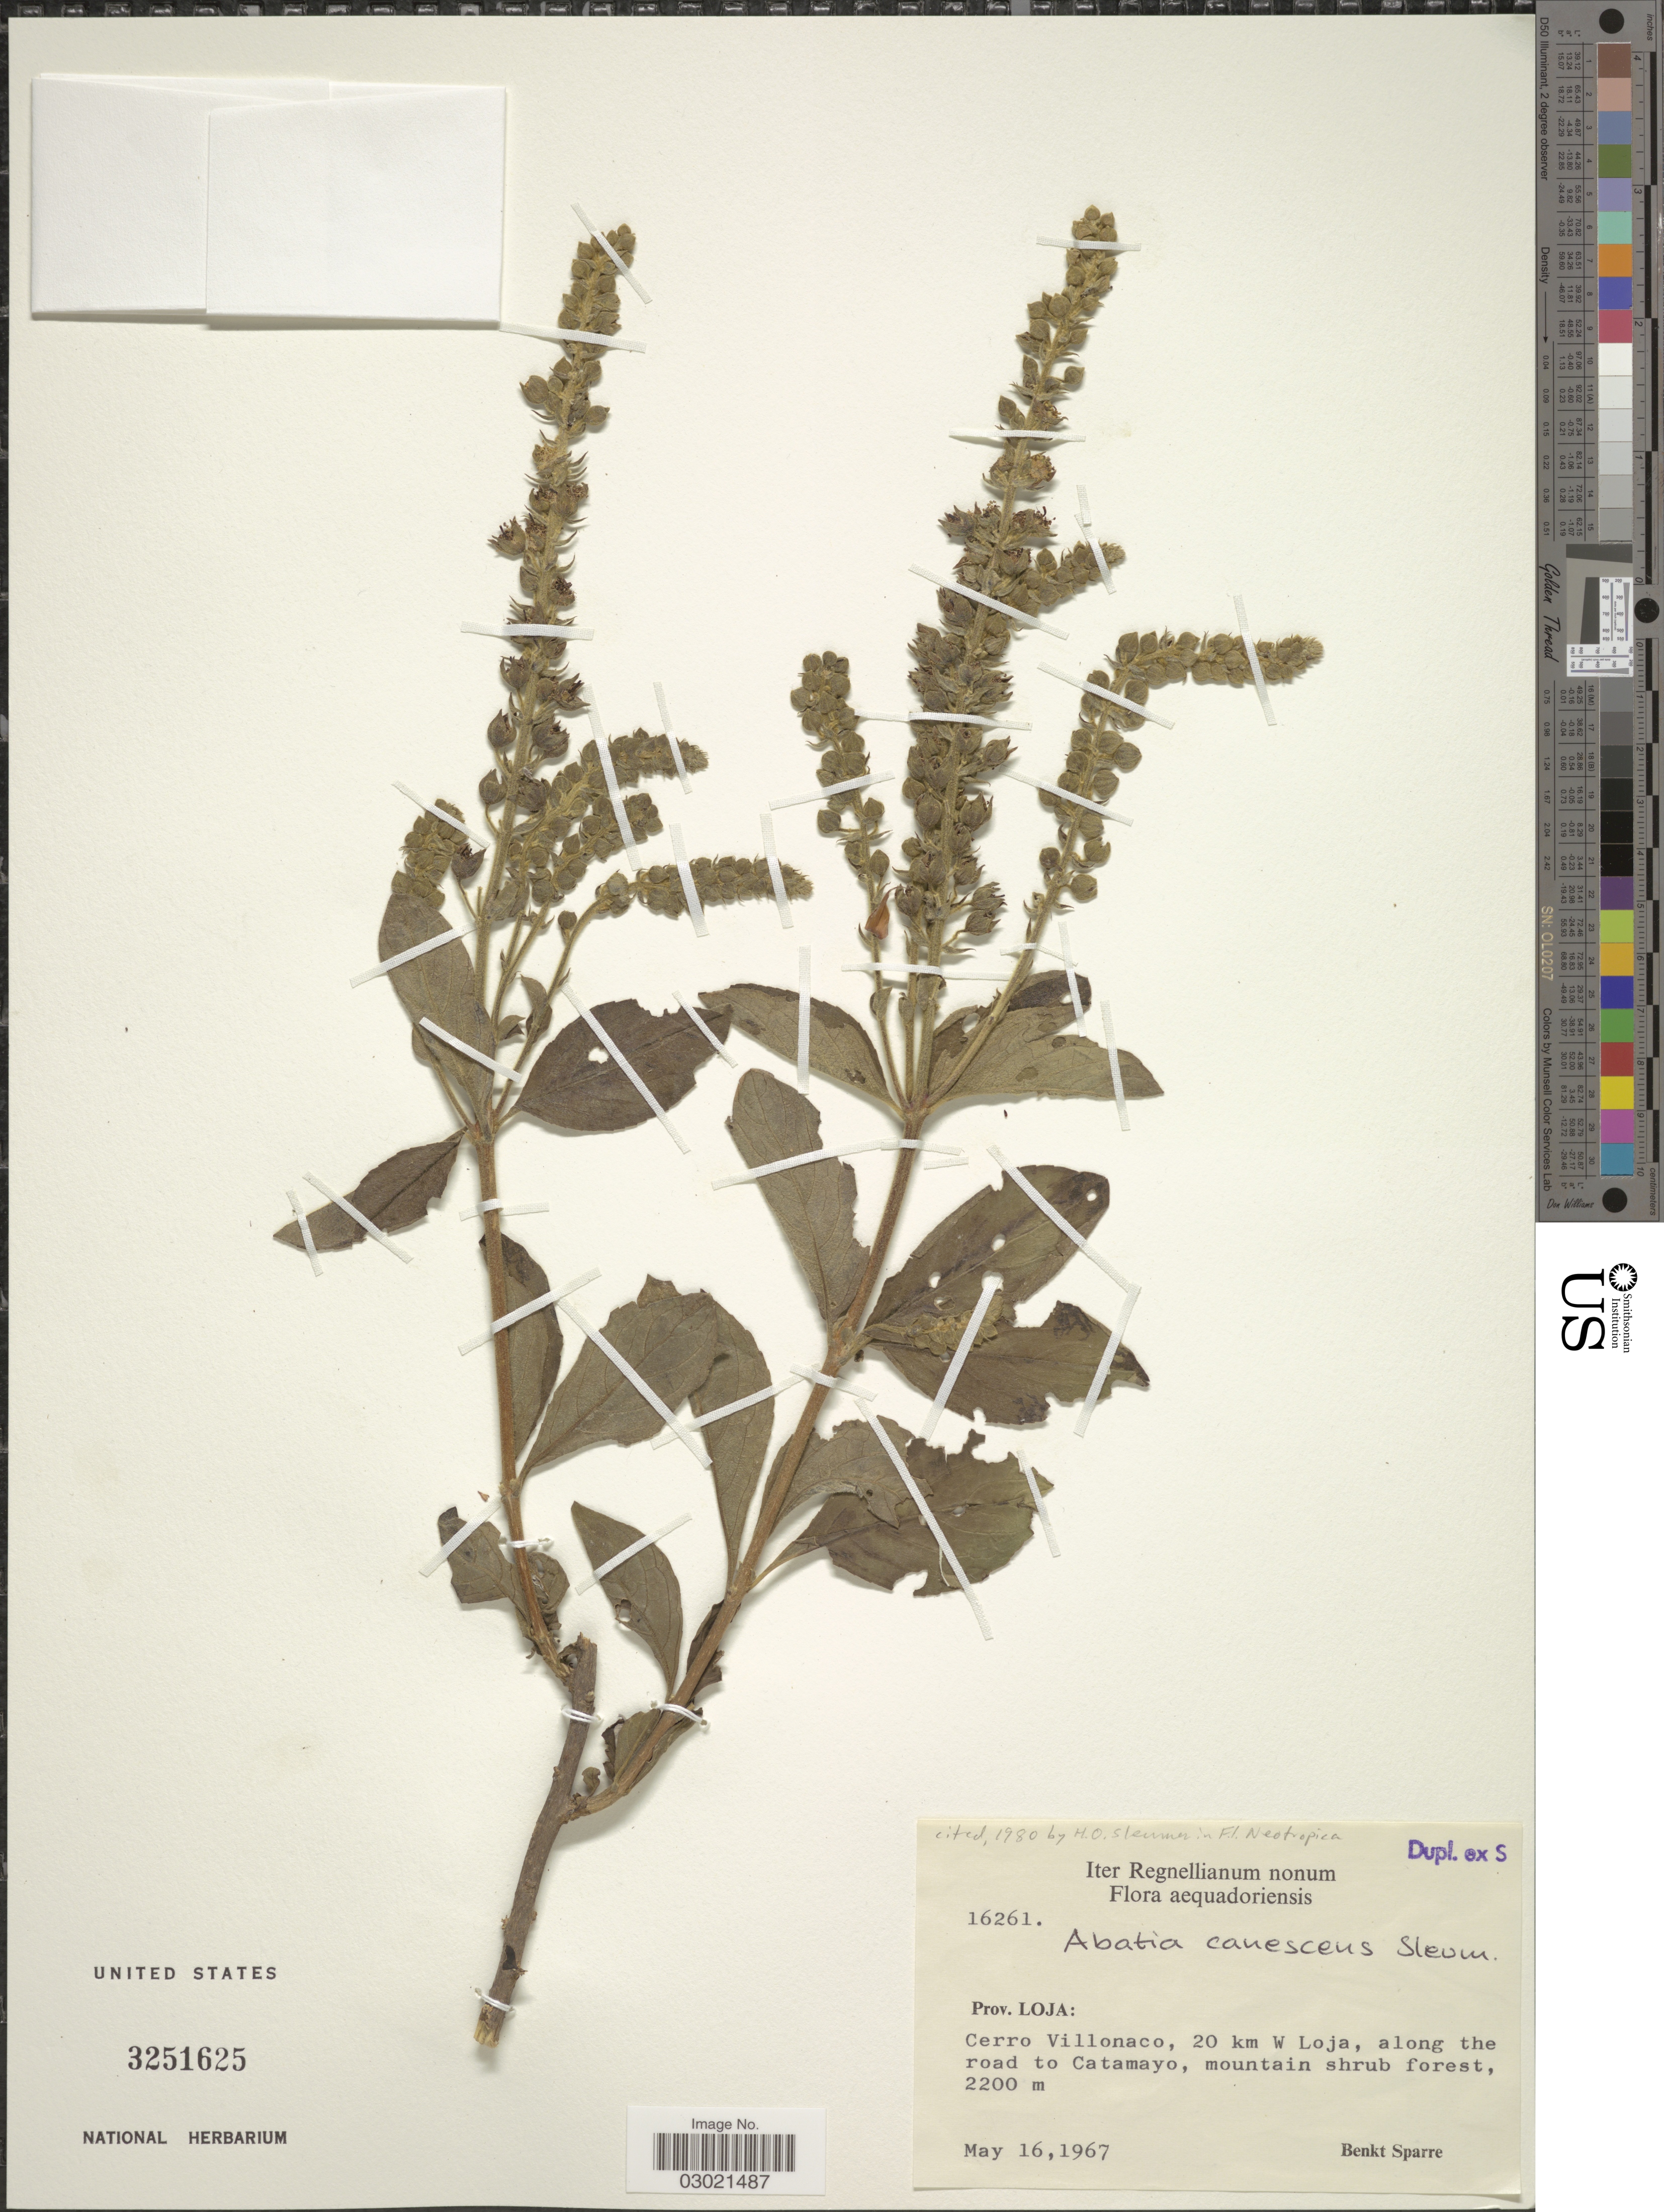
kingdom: Plantae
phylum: Tracheophyta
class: Magnoliopsida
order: Malpighiales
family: Salicaceae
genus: Abatia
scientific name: Abatia canescens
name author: Sleumer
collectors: B. Sparre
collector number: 16261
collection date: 1967-05-16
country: Ecuador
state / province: Loja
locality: Prov. Loja: Cerro Villonaco, 20 km W Loja, along the road to Catamayo.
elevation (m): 2200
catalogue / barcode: US 3251625